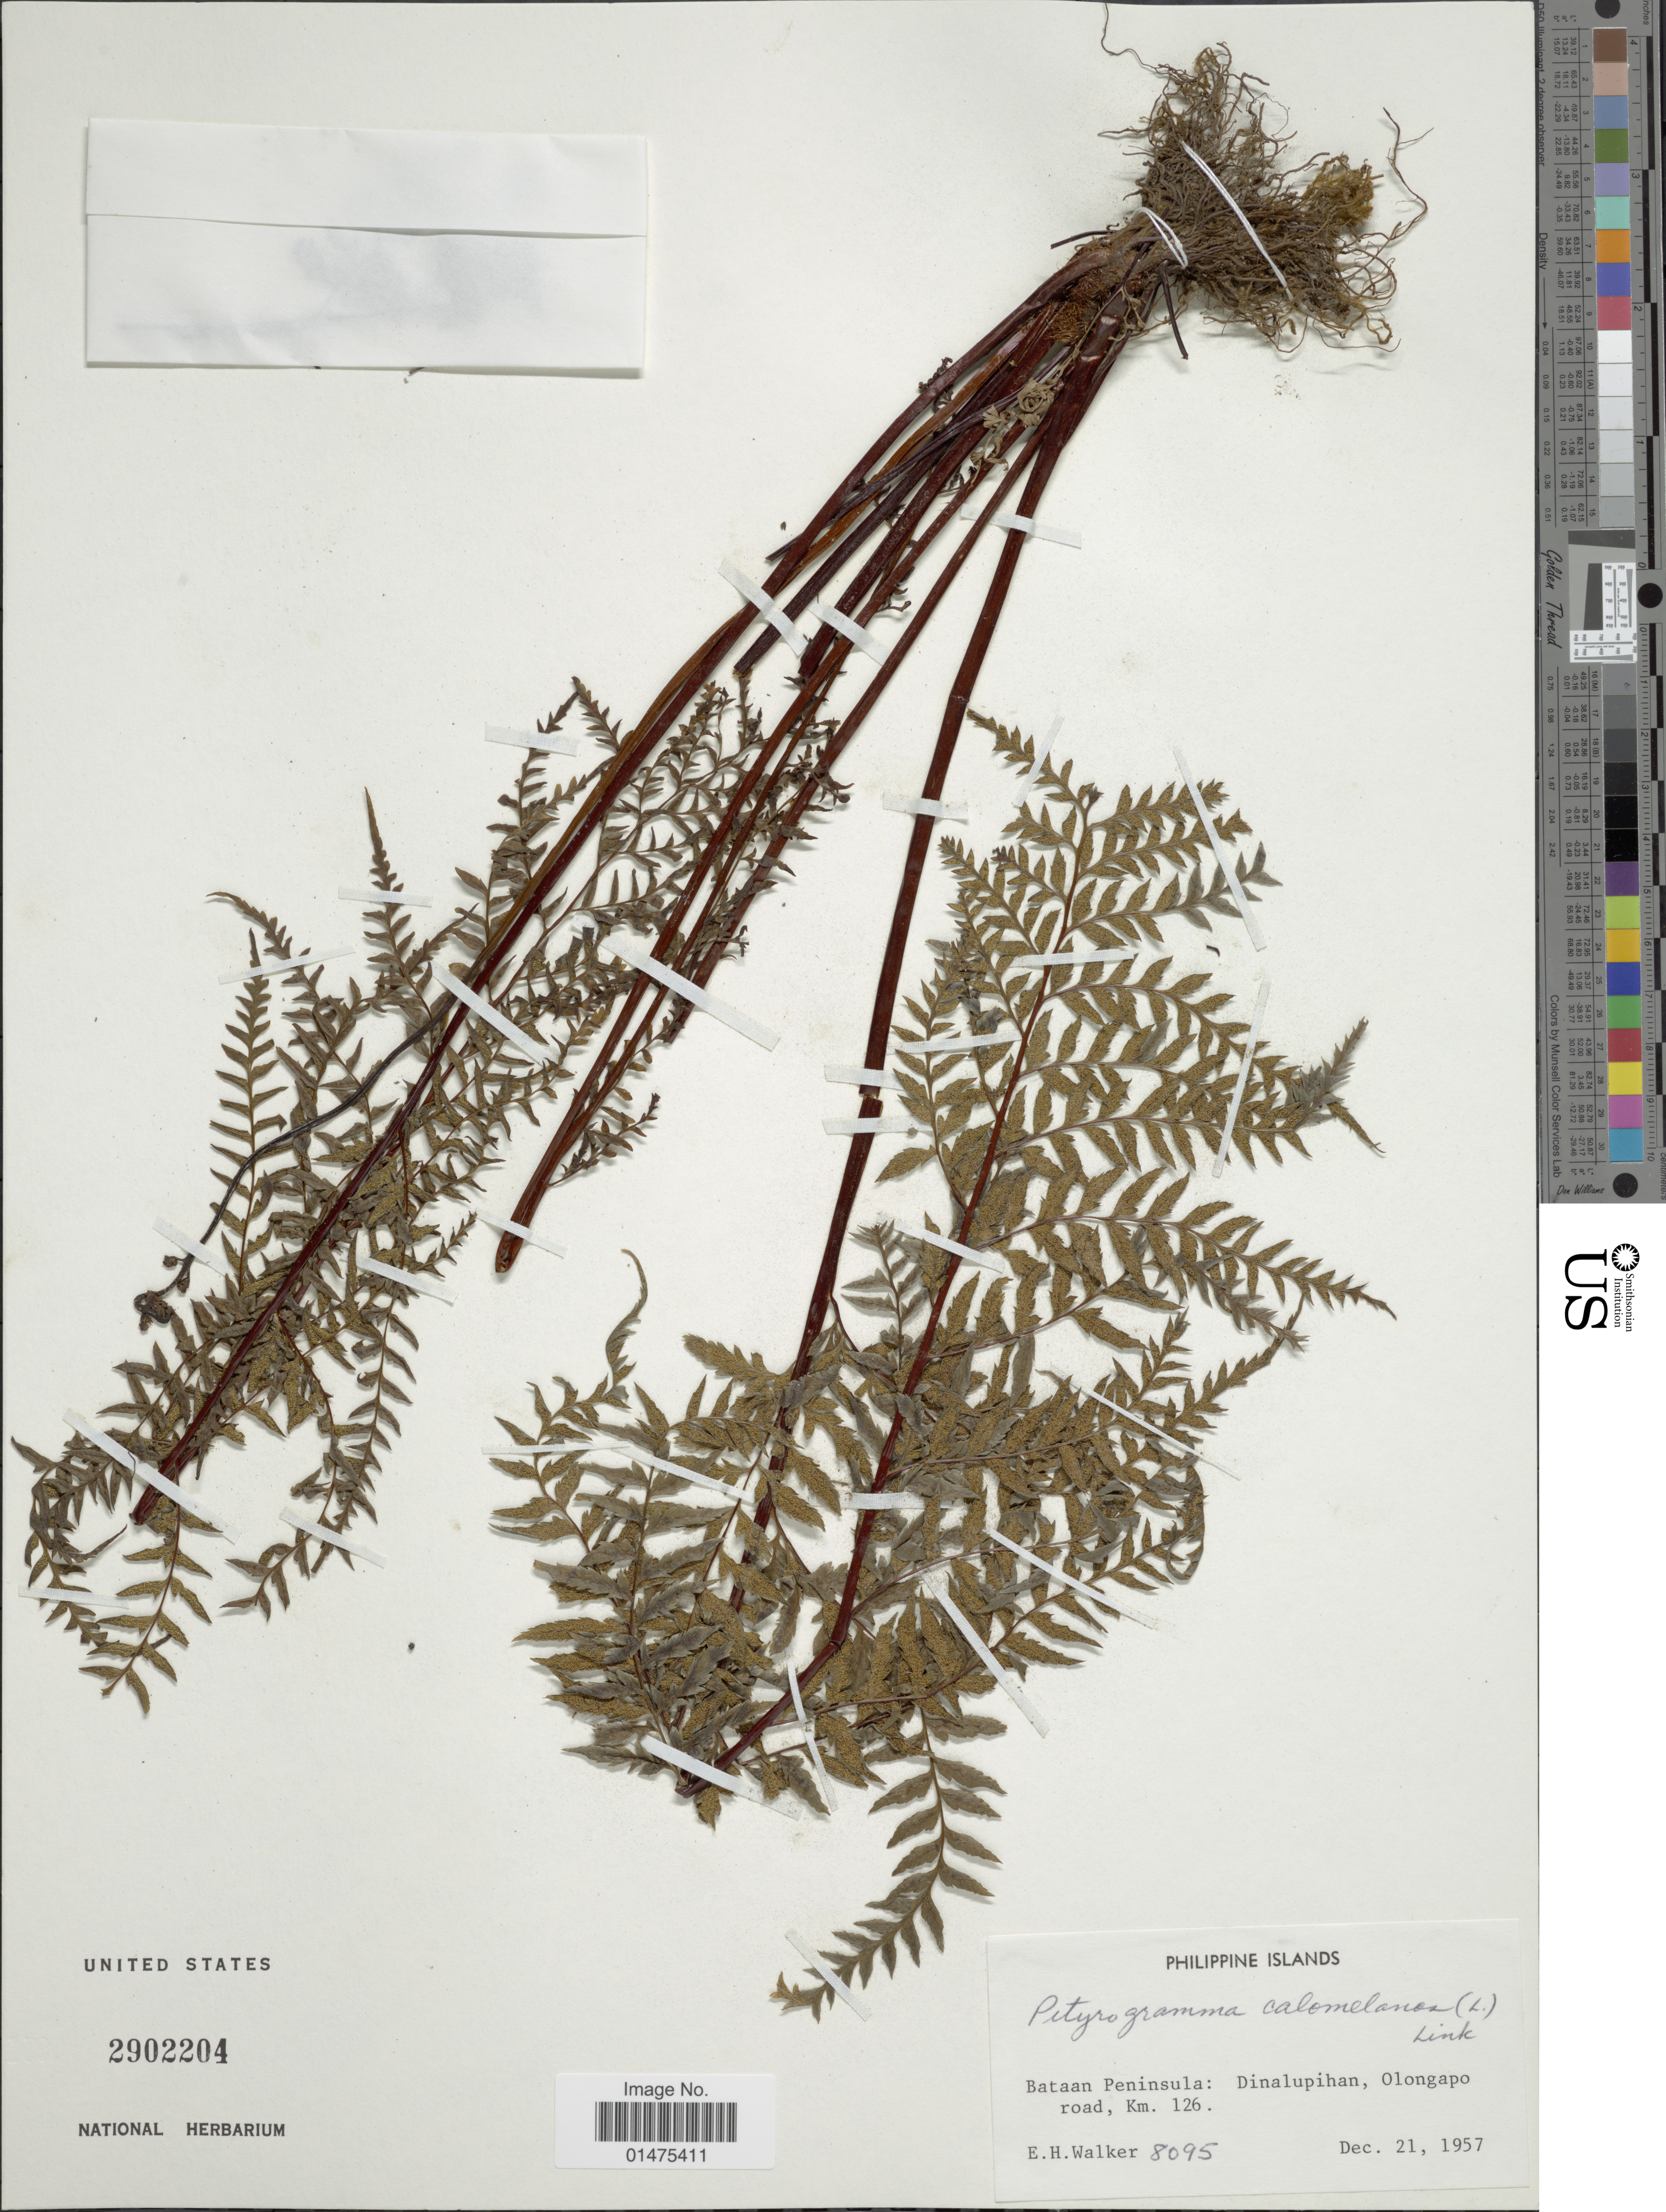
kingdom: Plantae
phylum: Tracheophyta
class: Polypodiopsida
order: Polypodiales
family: Pteridaceae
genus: Pityrogramma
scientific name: Pityrogramma calomelanos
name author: (L.) Link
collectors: E. H. Walker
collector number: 8095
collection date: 1957-12-21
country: Philippines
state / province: Cagayan Valley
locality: Bataan Pennisula: Dinalupihan, Olongapo, road, Km. 126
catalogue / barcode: US 2902204